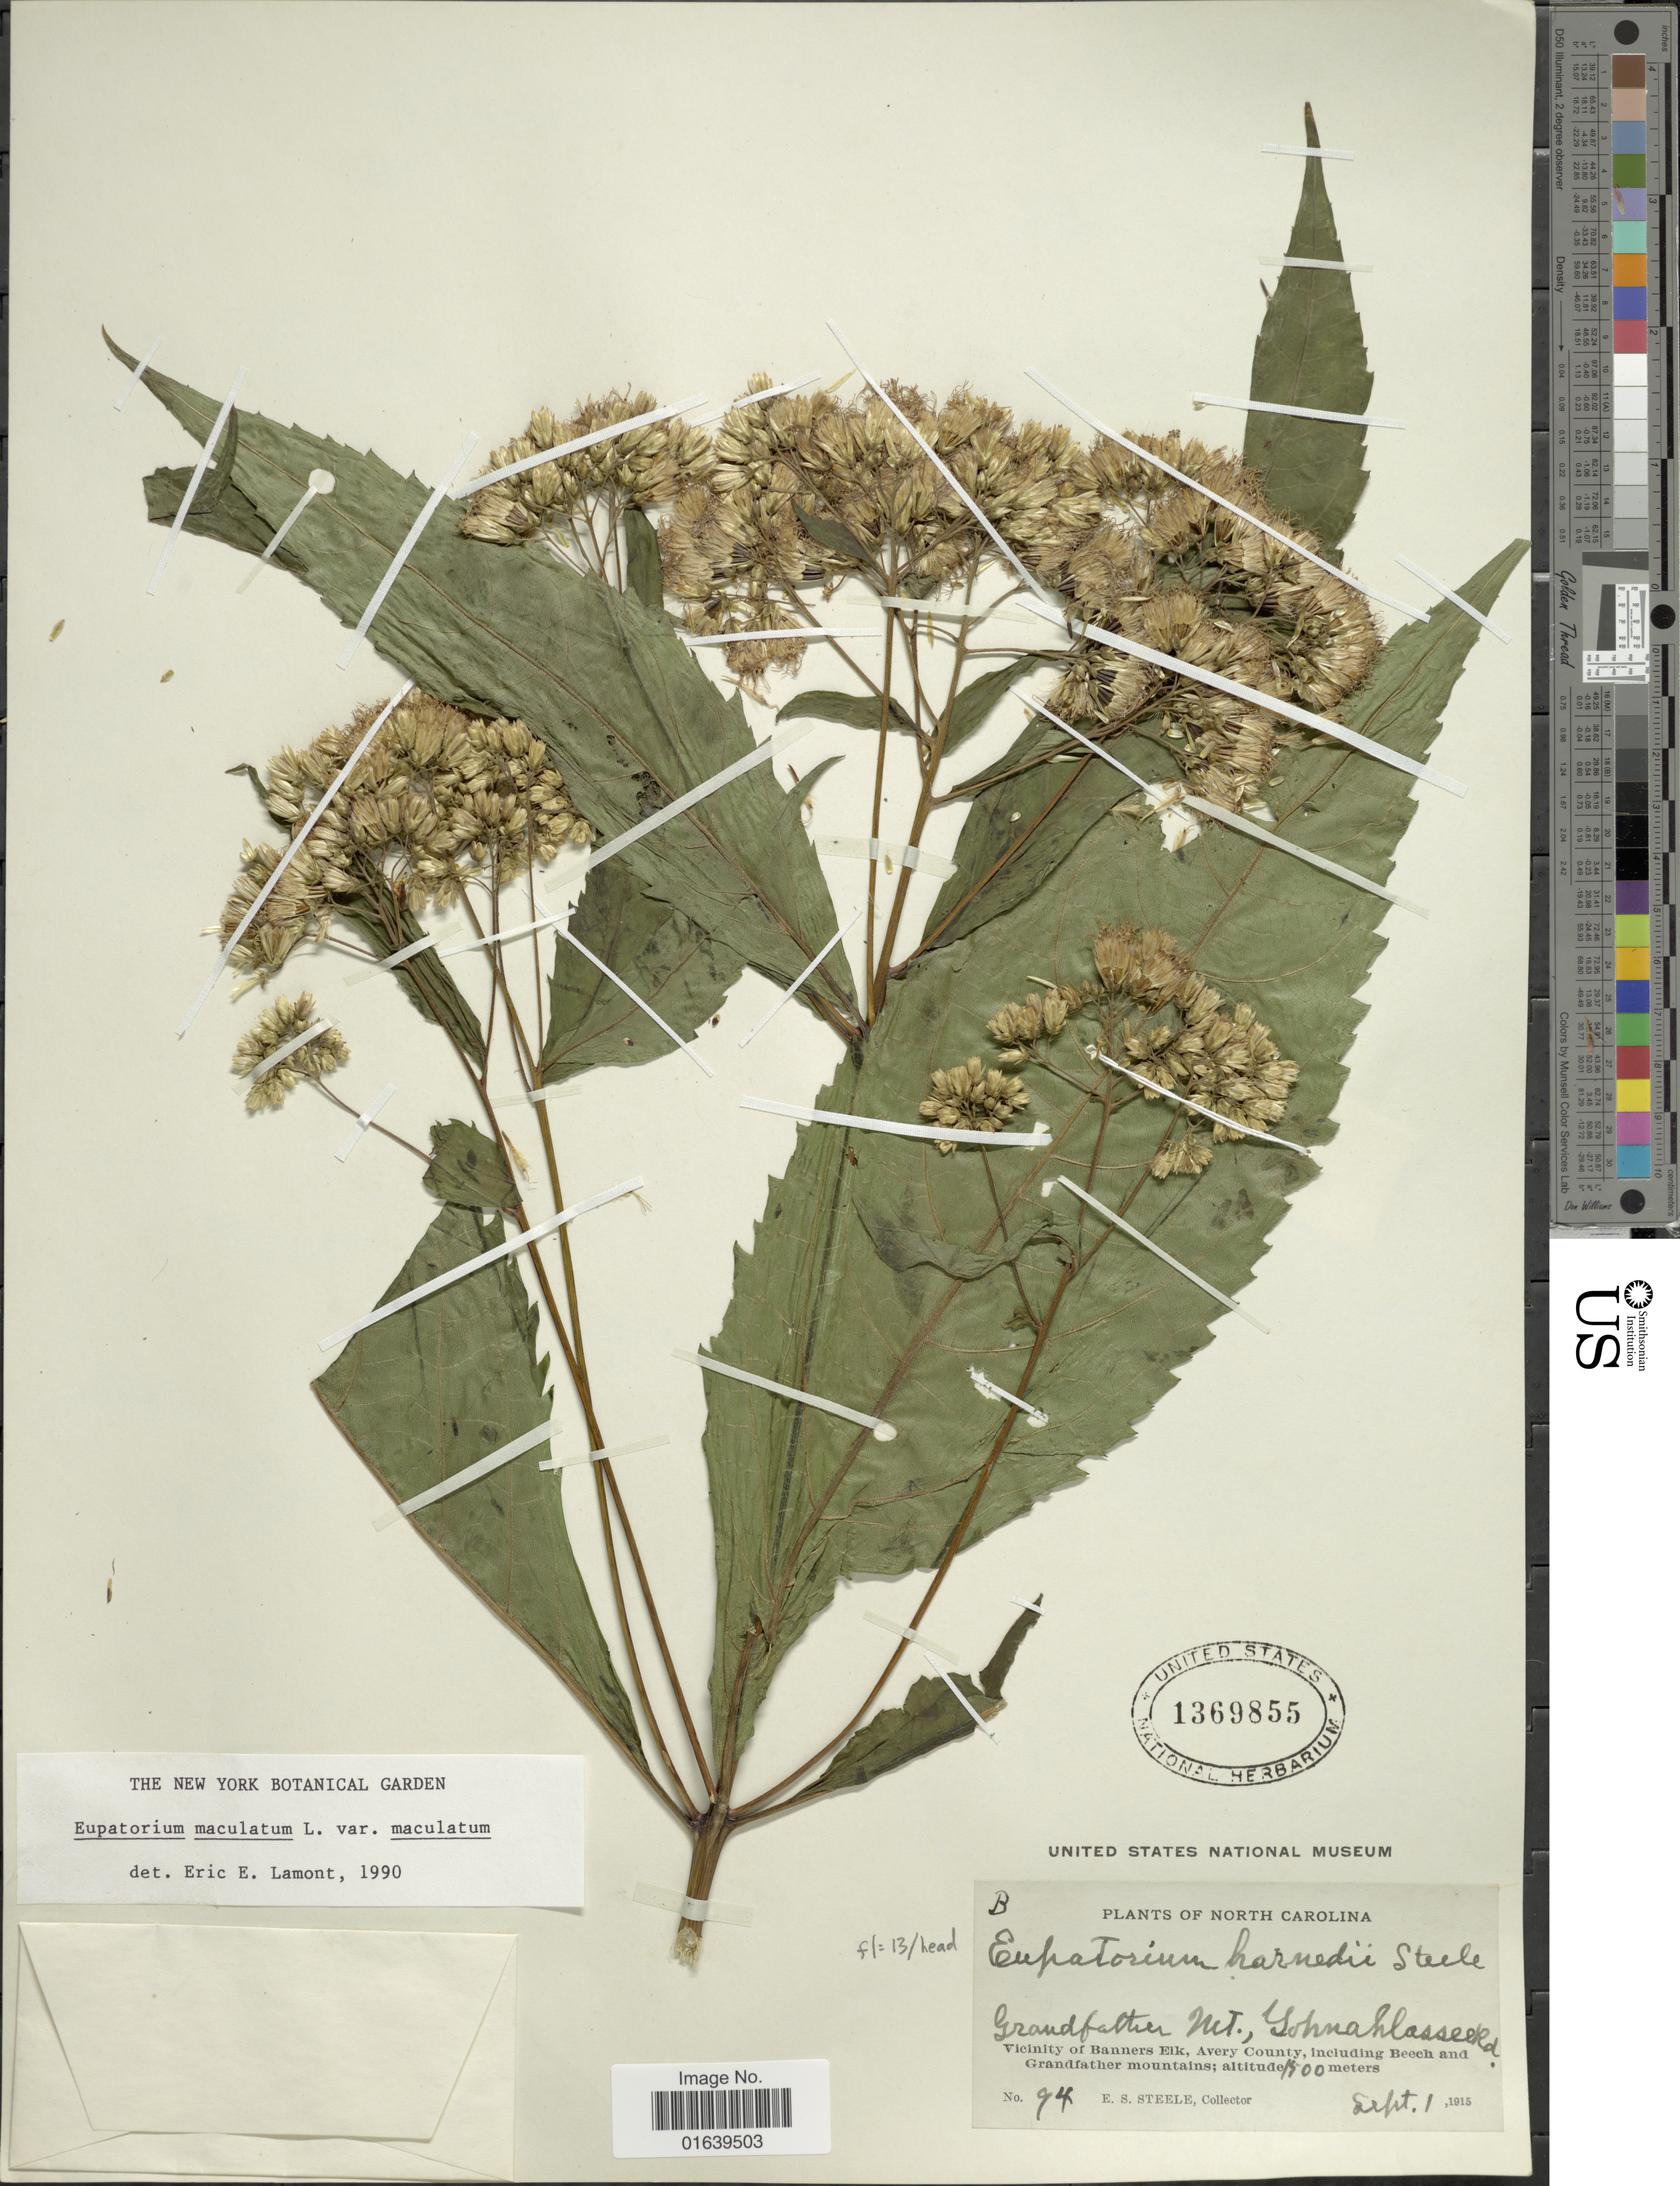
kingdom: Plantae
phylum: Tracheophyta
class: Magnoliopsida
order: Asterales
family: Asteraceae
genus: Eupatorium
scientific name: Eupatorium maculatum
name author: L.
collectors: E. Steele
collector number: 94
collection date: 1915-09-01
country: United States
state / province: North Carolina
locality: Grandfather Mt. Yohnahlasserd, Vicinity of Banners Elk. Avery County, including Beech and Grandfather mountains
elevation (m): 1500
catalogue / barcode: US 1369855